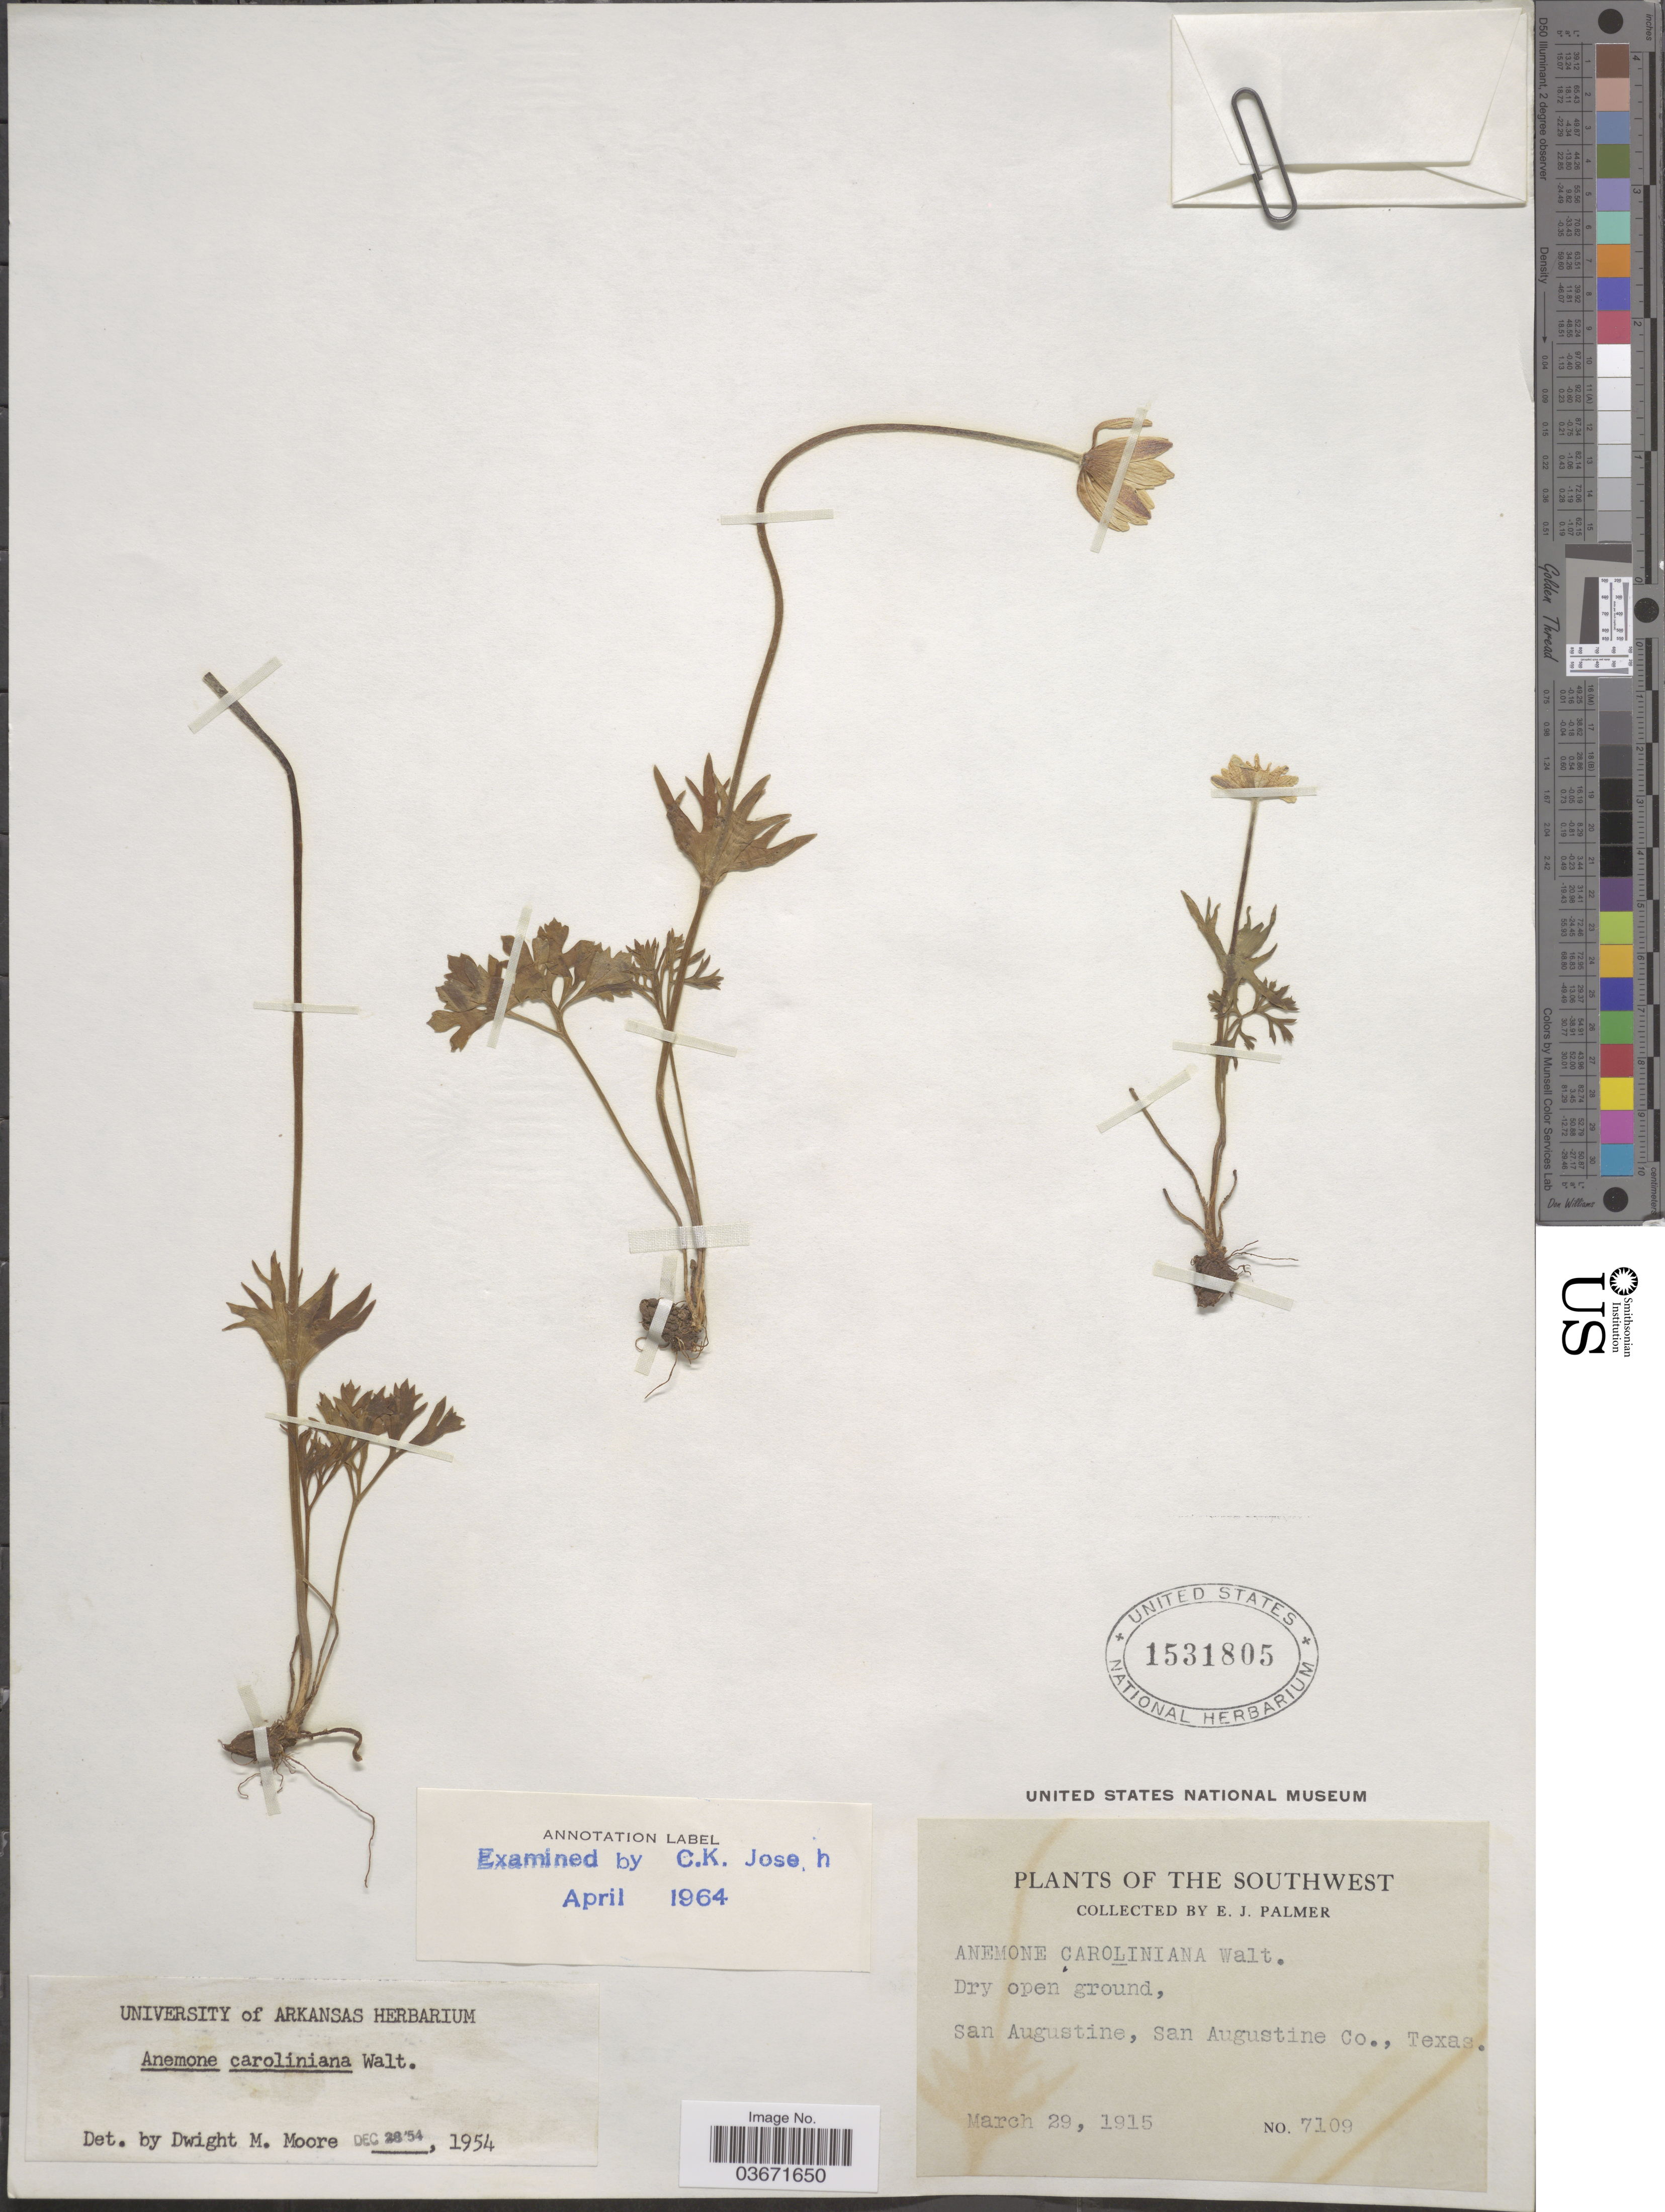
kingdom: Plantae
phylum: Tracheophyta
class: Magnoliopsida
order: Ranunculales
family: Ranunculaceae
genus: Anemone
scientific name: Anemone caroliniana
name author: Walter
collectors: E. J. Palmer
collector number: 7109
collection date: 1915-03-29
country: United States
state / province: Texas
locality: The Southwest. San Augustine, San Augustine Co.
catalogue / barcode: US 1531805